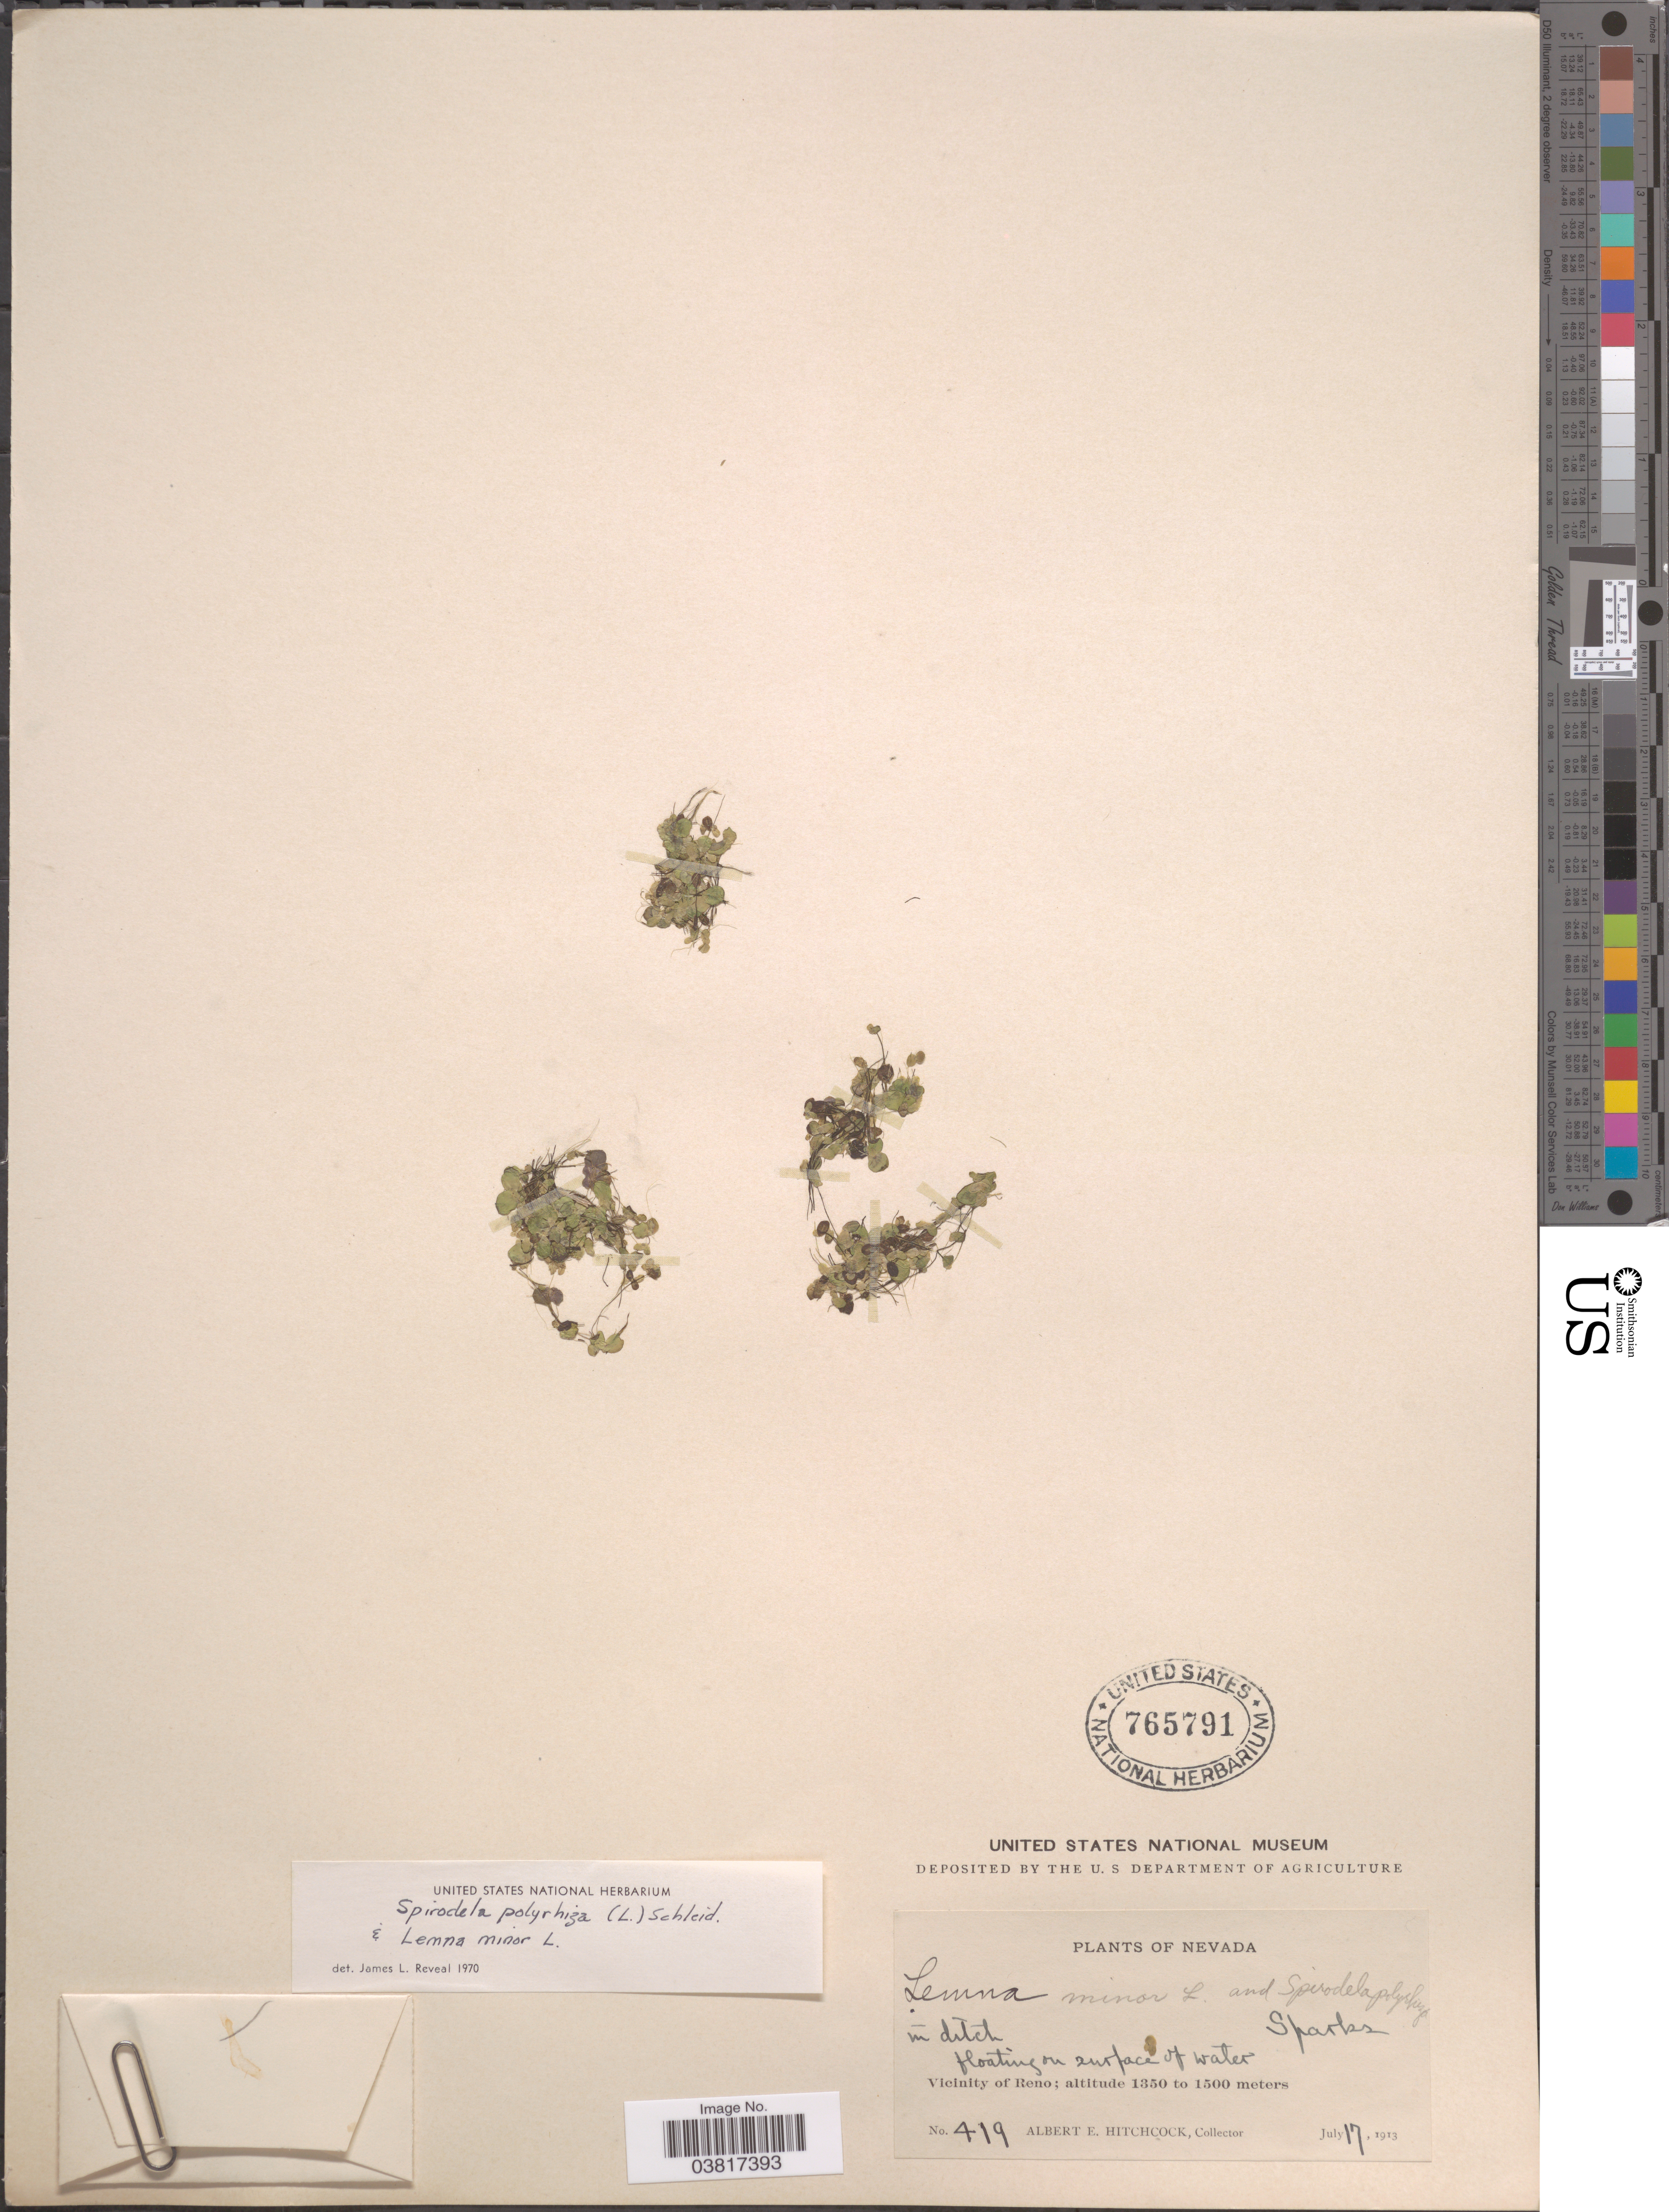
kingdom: Plantae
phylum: Tracheophyta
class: Liliopsida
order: Alismatales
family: Araceae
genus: Lemna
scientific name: Lemna minor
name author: L.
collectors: A. Hitchcock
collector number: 419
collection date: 1913-07-17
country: United States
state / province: Nevada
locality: Vicinity of Reno.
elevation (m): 1350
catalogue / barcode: US 765791